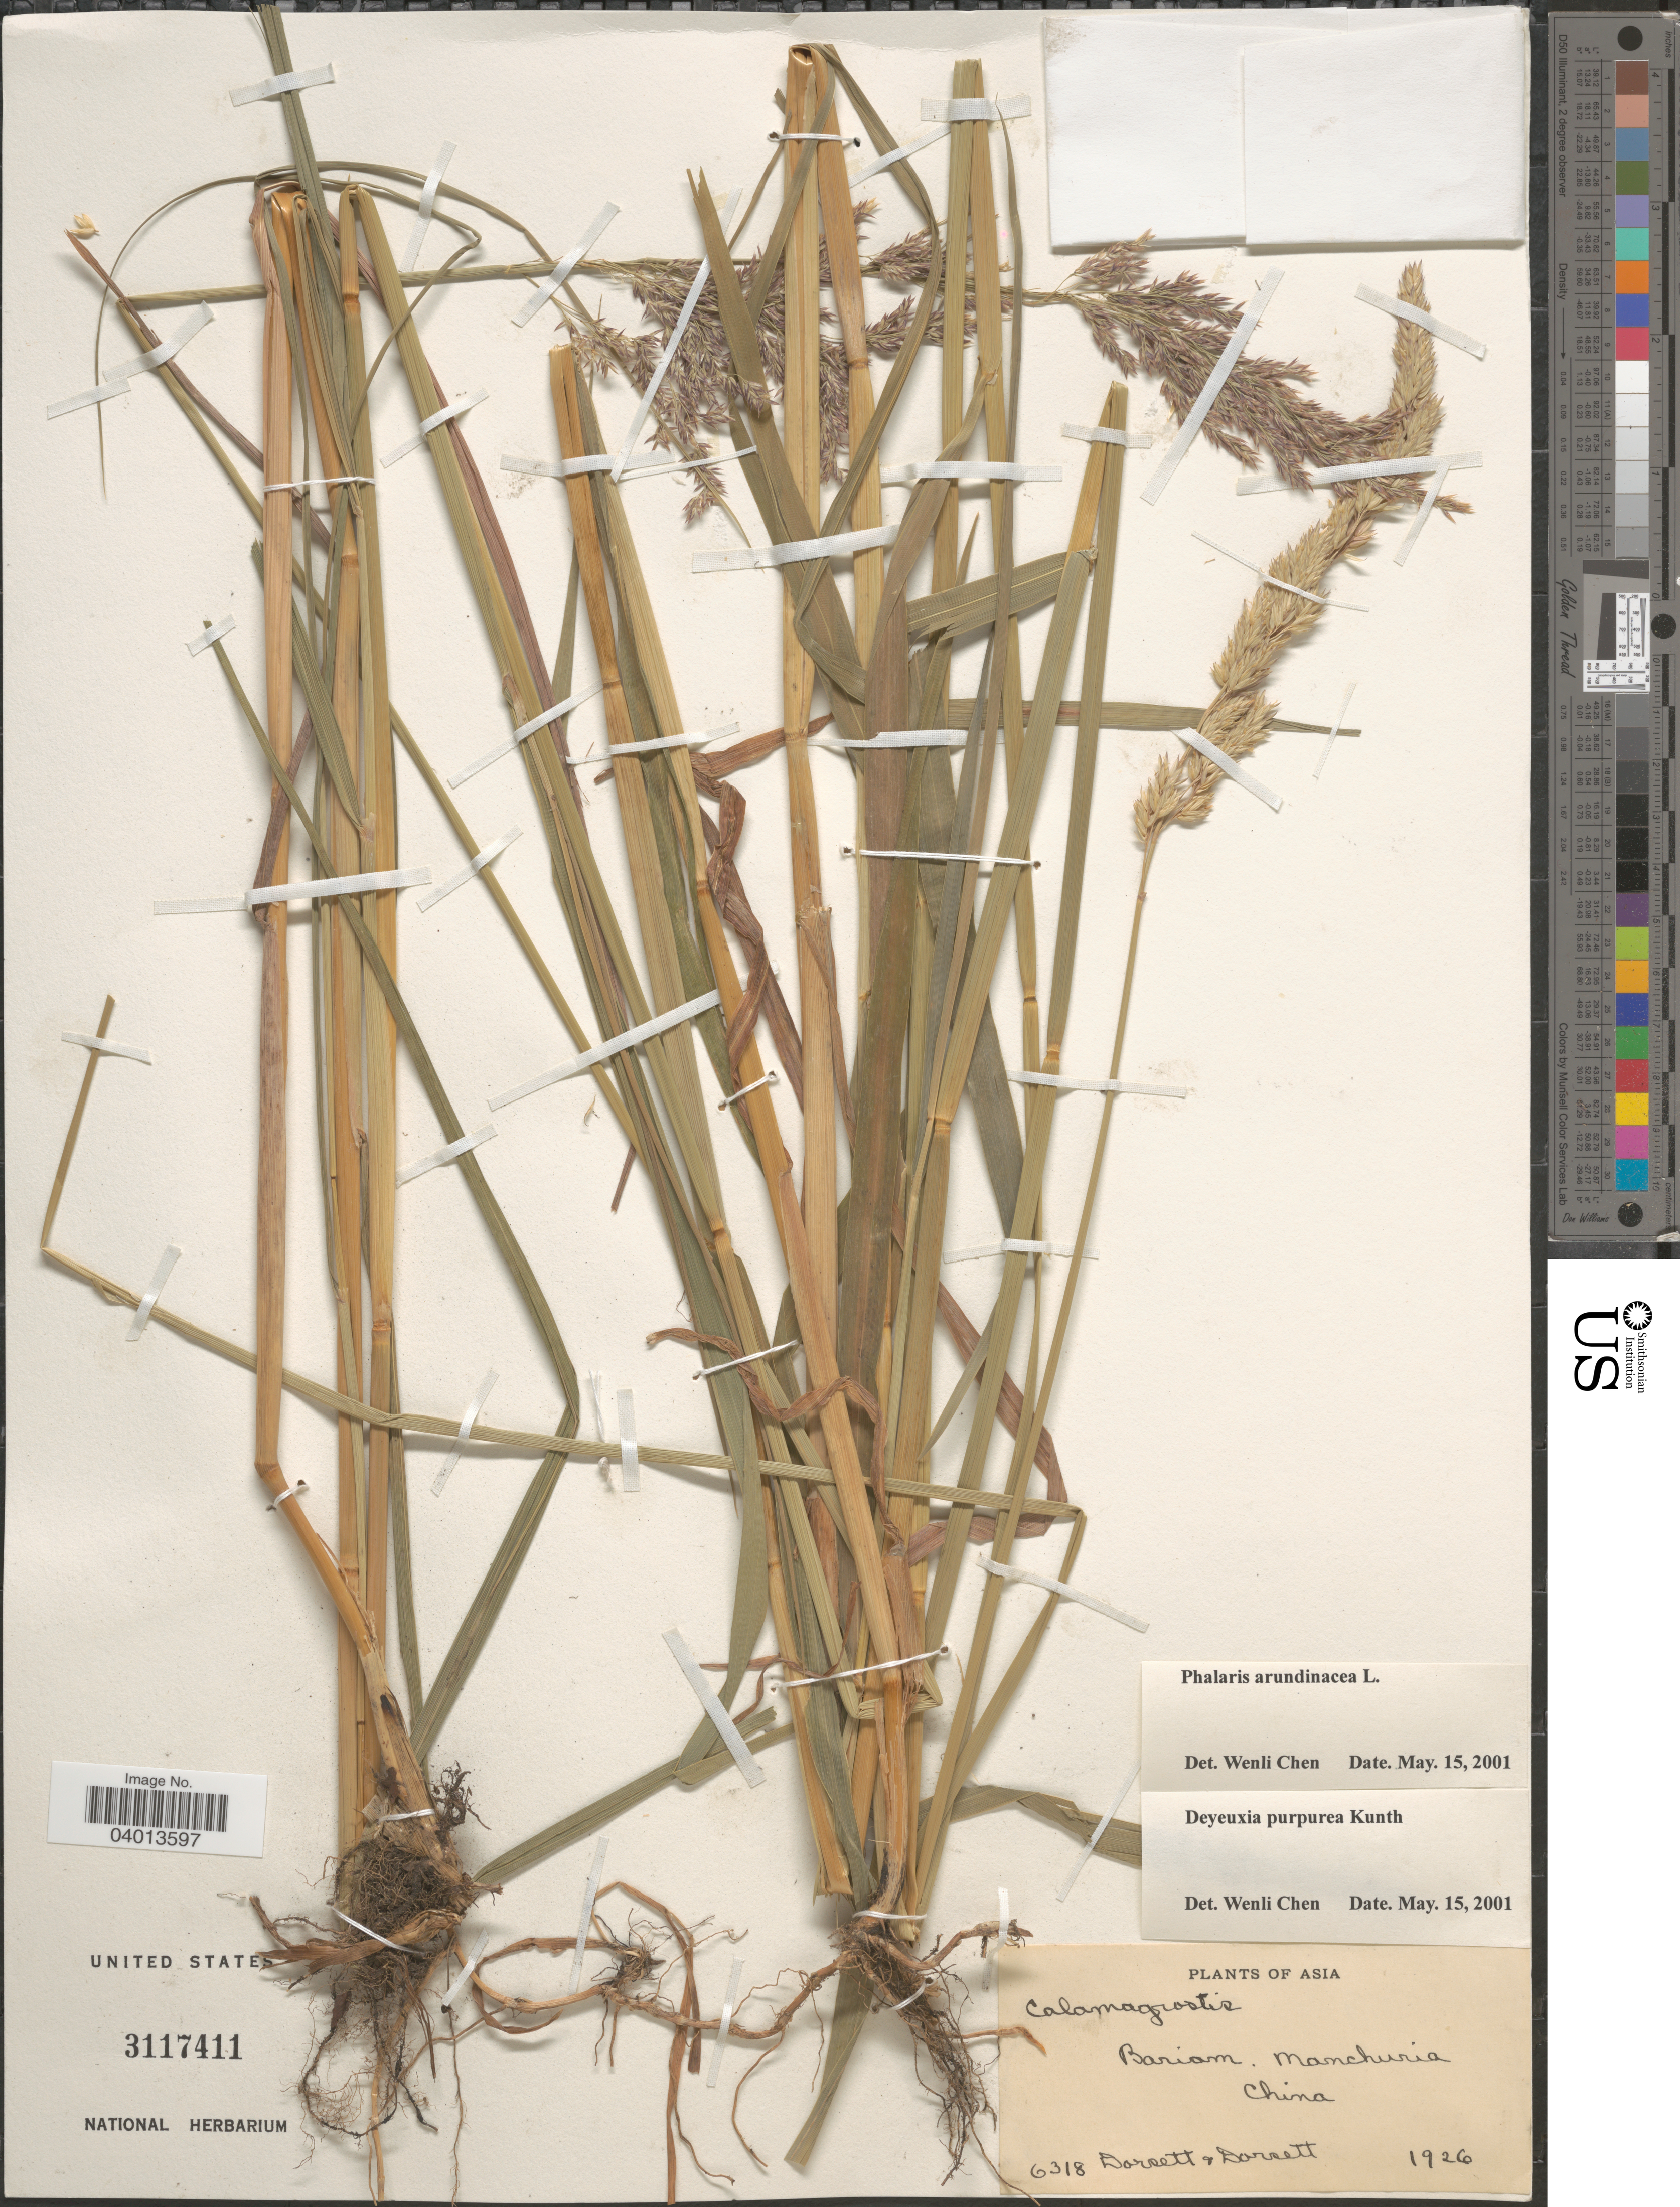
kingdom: Plantae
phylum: Tracheophyta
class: Liliopsida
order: Poales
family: Poaceae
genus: Phalaris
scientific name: Phalaris arundinacea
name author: L.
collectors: -- Dorsett & -- Dorsett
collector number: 6318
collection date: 1926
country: China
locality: Bariam. Manchuria.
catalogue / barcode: US 3117411